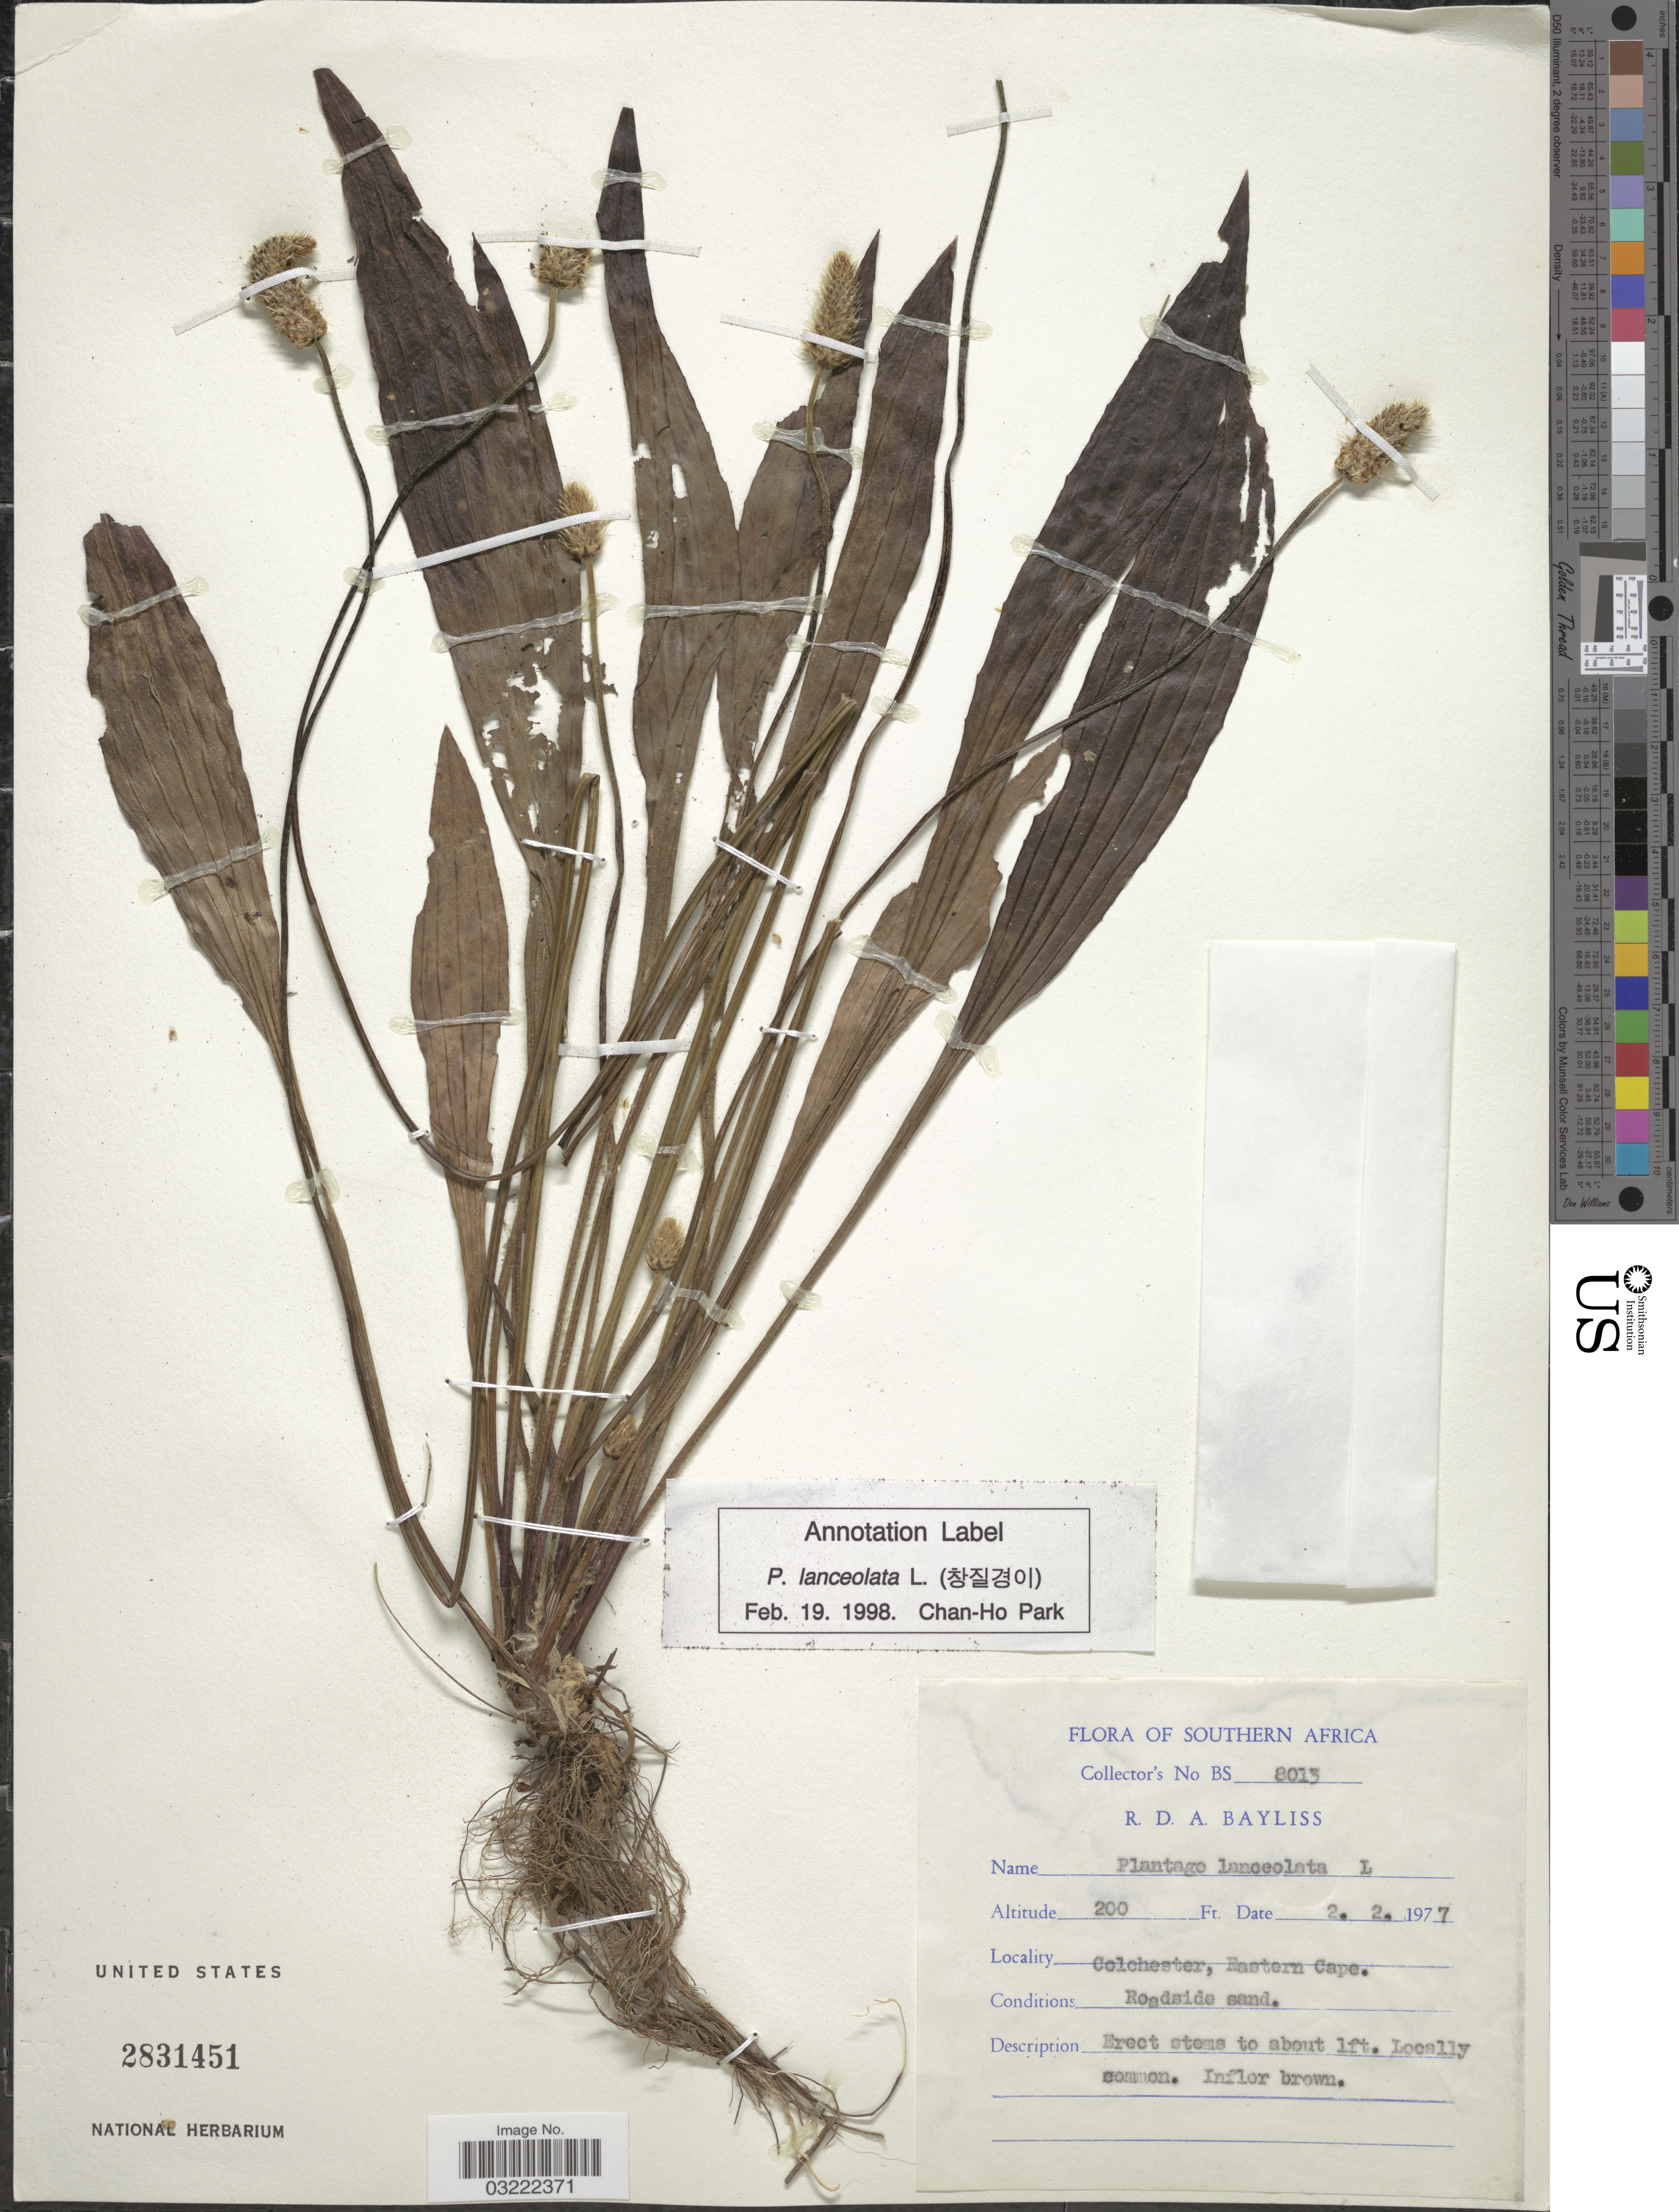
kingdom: Plantae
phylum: Tracheophyta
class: Magnoliopsida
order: Lamiales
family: Plantaginaceae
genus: Plantago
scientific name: Plantago lanceolata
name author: L.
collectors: R. Bayliss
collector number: BS8013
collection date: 1977-02-02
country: South Africa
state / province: Eastern Cape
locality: Southern Africa, Colchester, Eastern Cape.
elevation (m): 61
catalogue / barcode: US 2831451